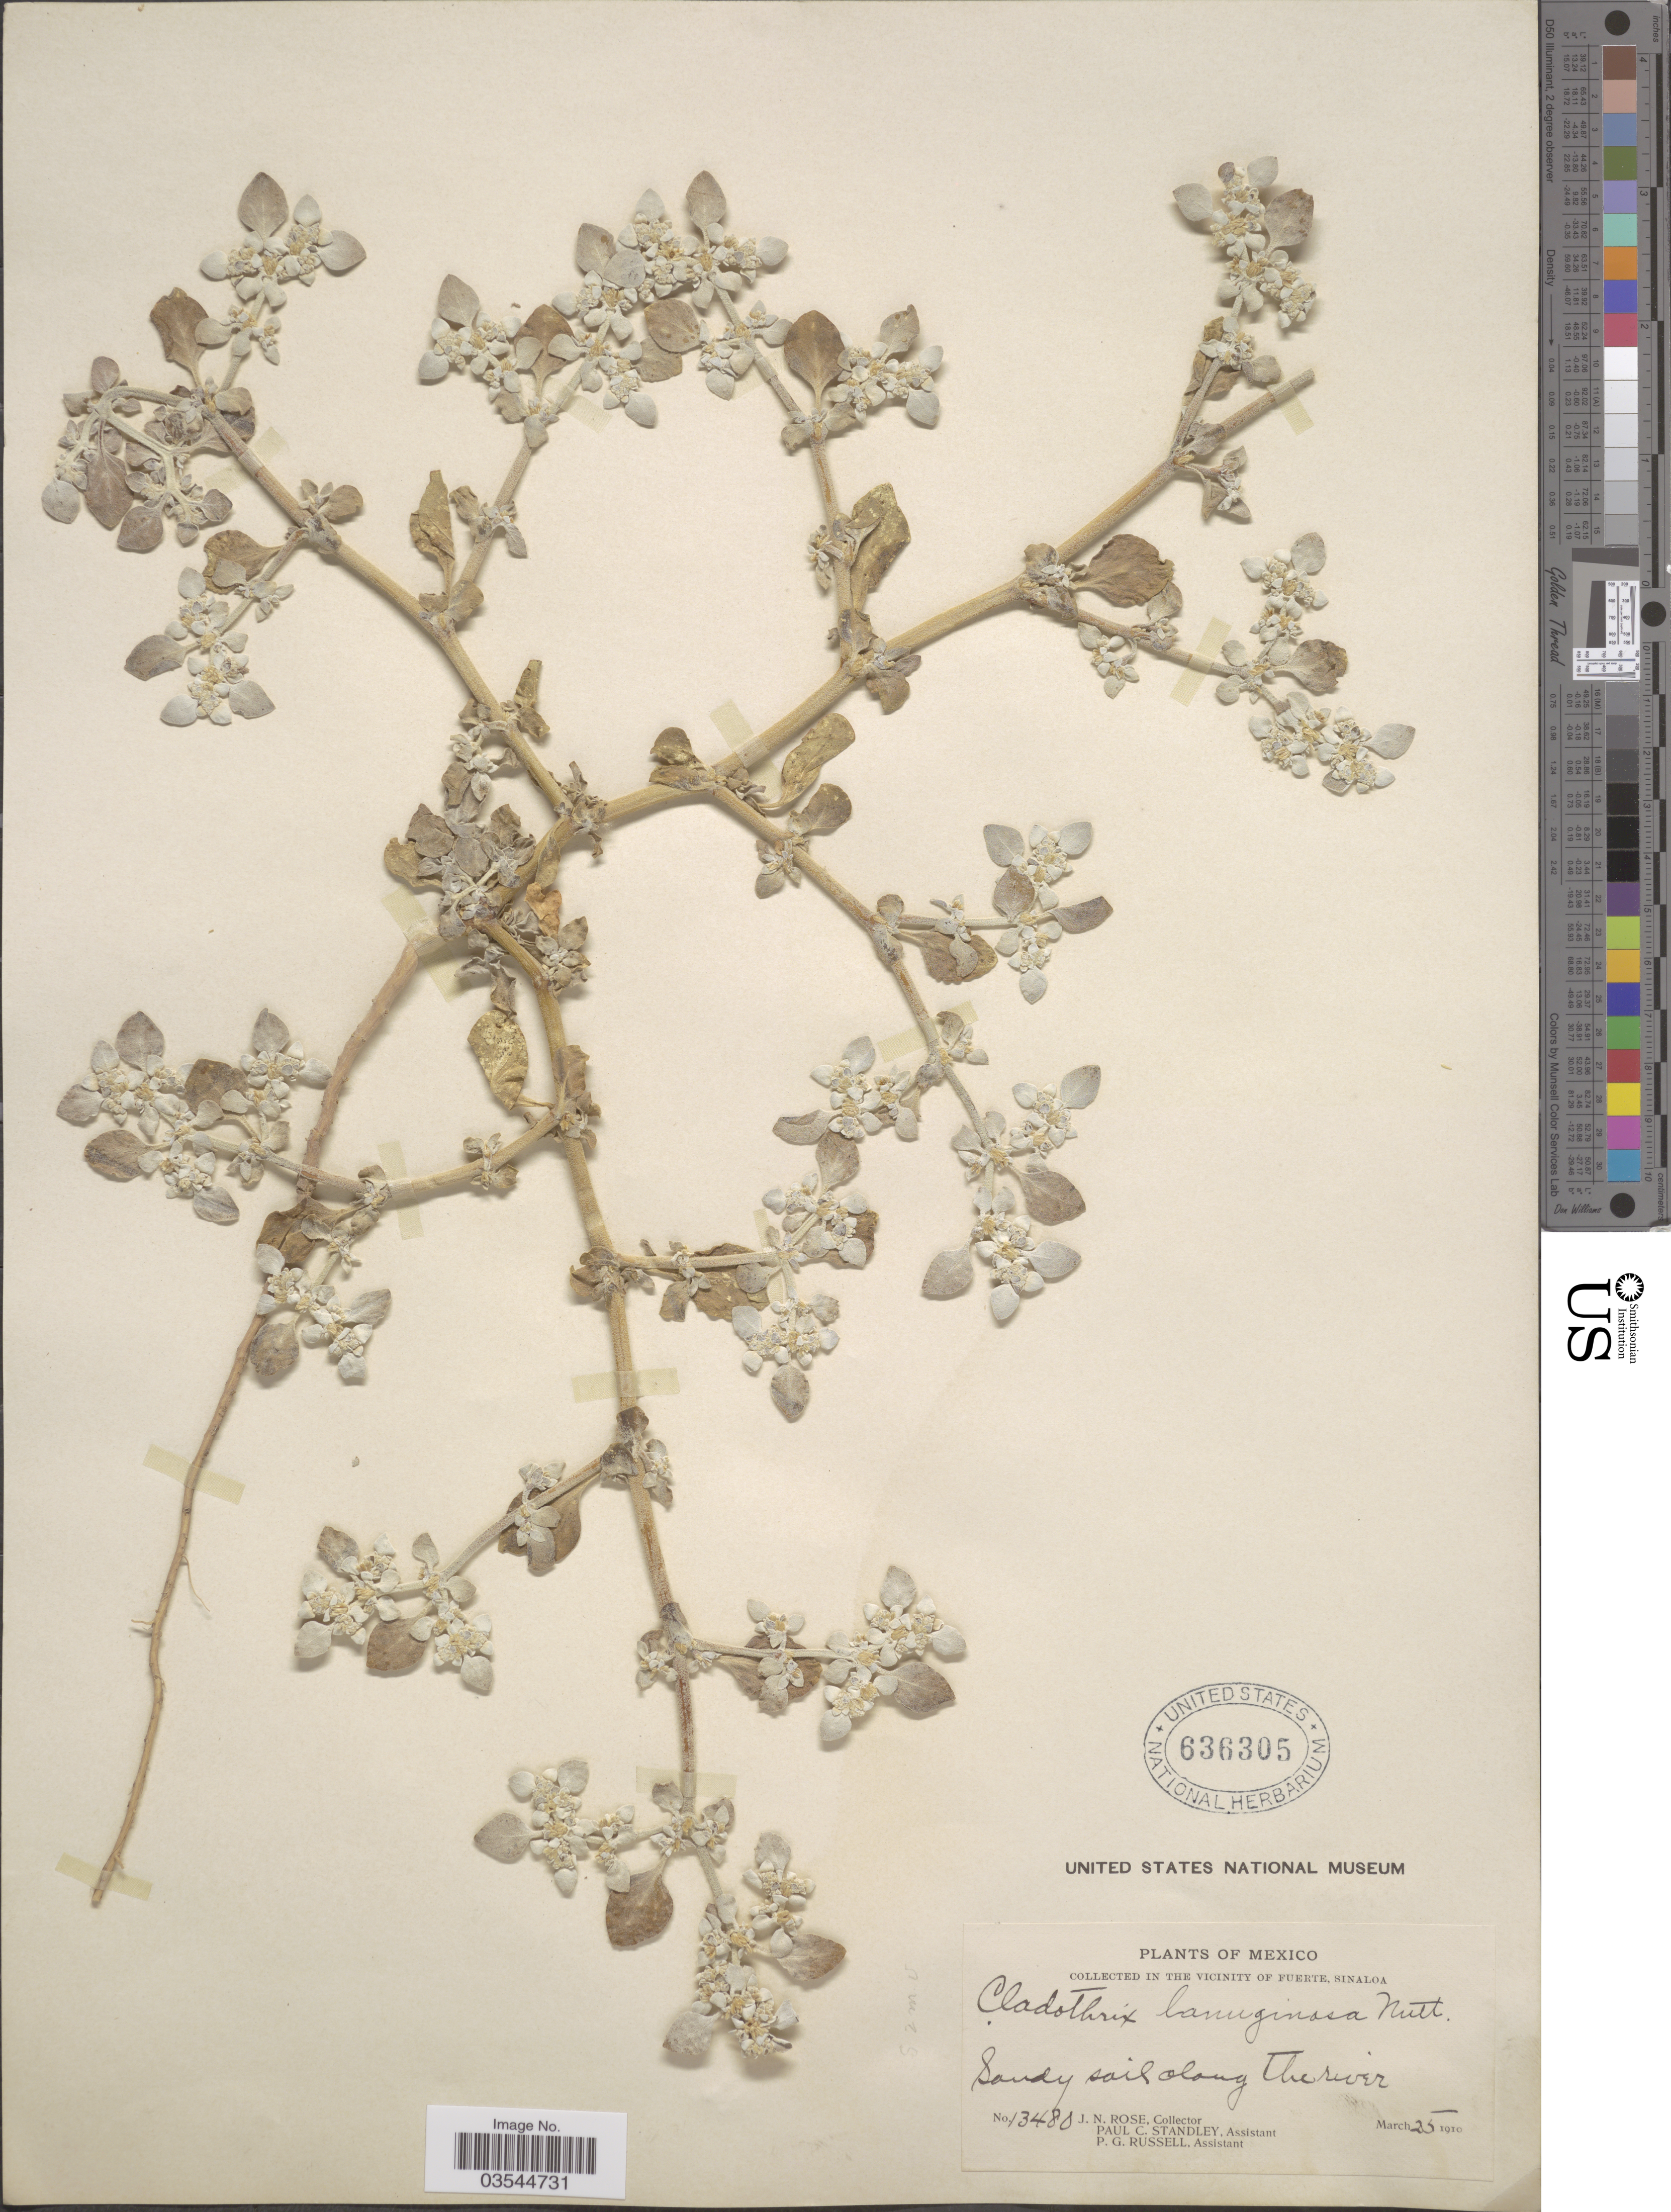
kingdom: Plantae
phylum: Tracheophyta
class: Magnoliopsida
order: Caryophyllales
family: Amaranthaceae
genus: Tidestromia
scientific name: Tidestromia lanuginosa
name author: (Nutt.) Standl.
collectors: J. N. Rose, P. C. Standley & P. G. Russell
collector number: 13480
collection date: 1910-03-25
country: Mexico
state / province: Sinaloa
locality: In the vicinity of Fuerte. Sandy soil along The river.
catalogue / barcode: US 636305